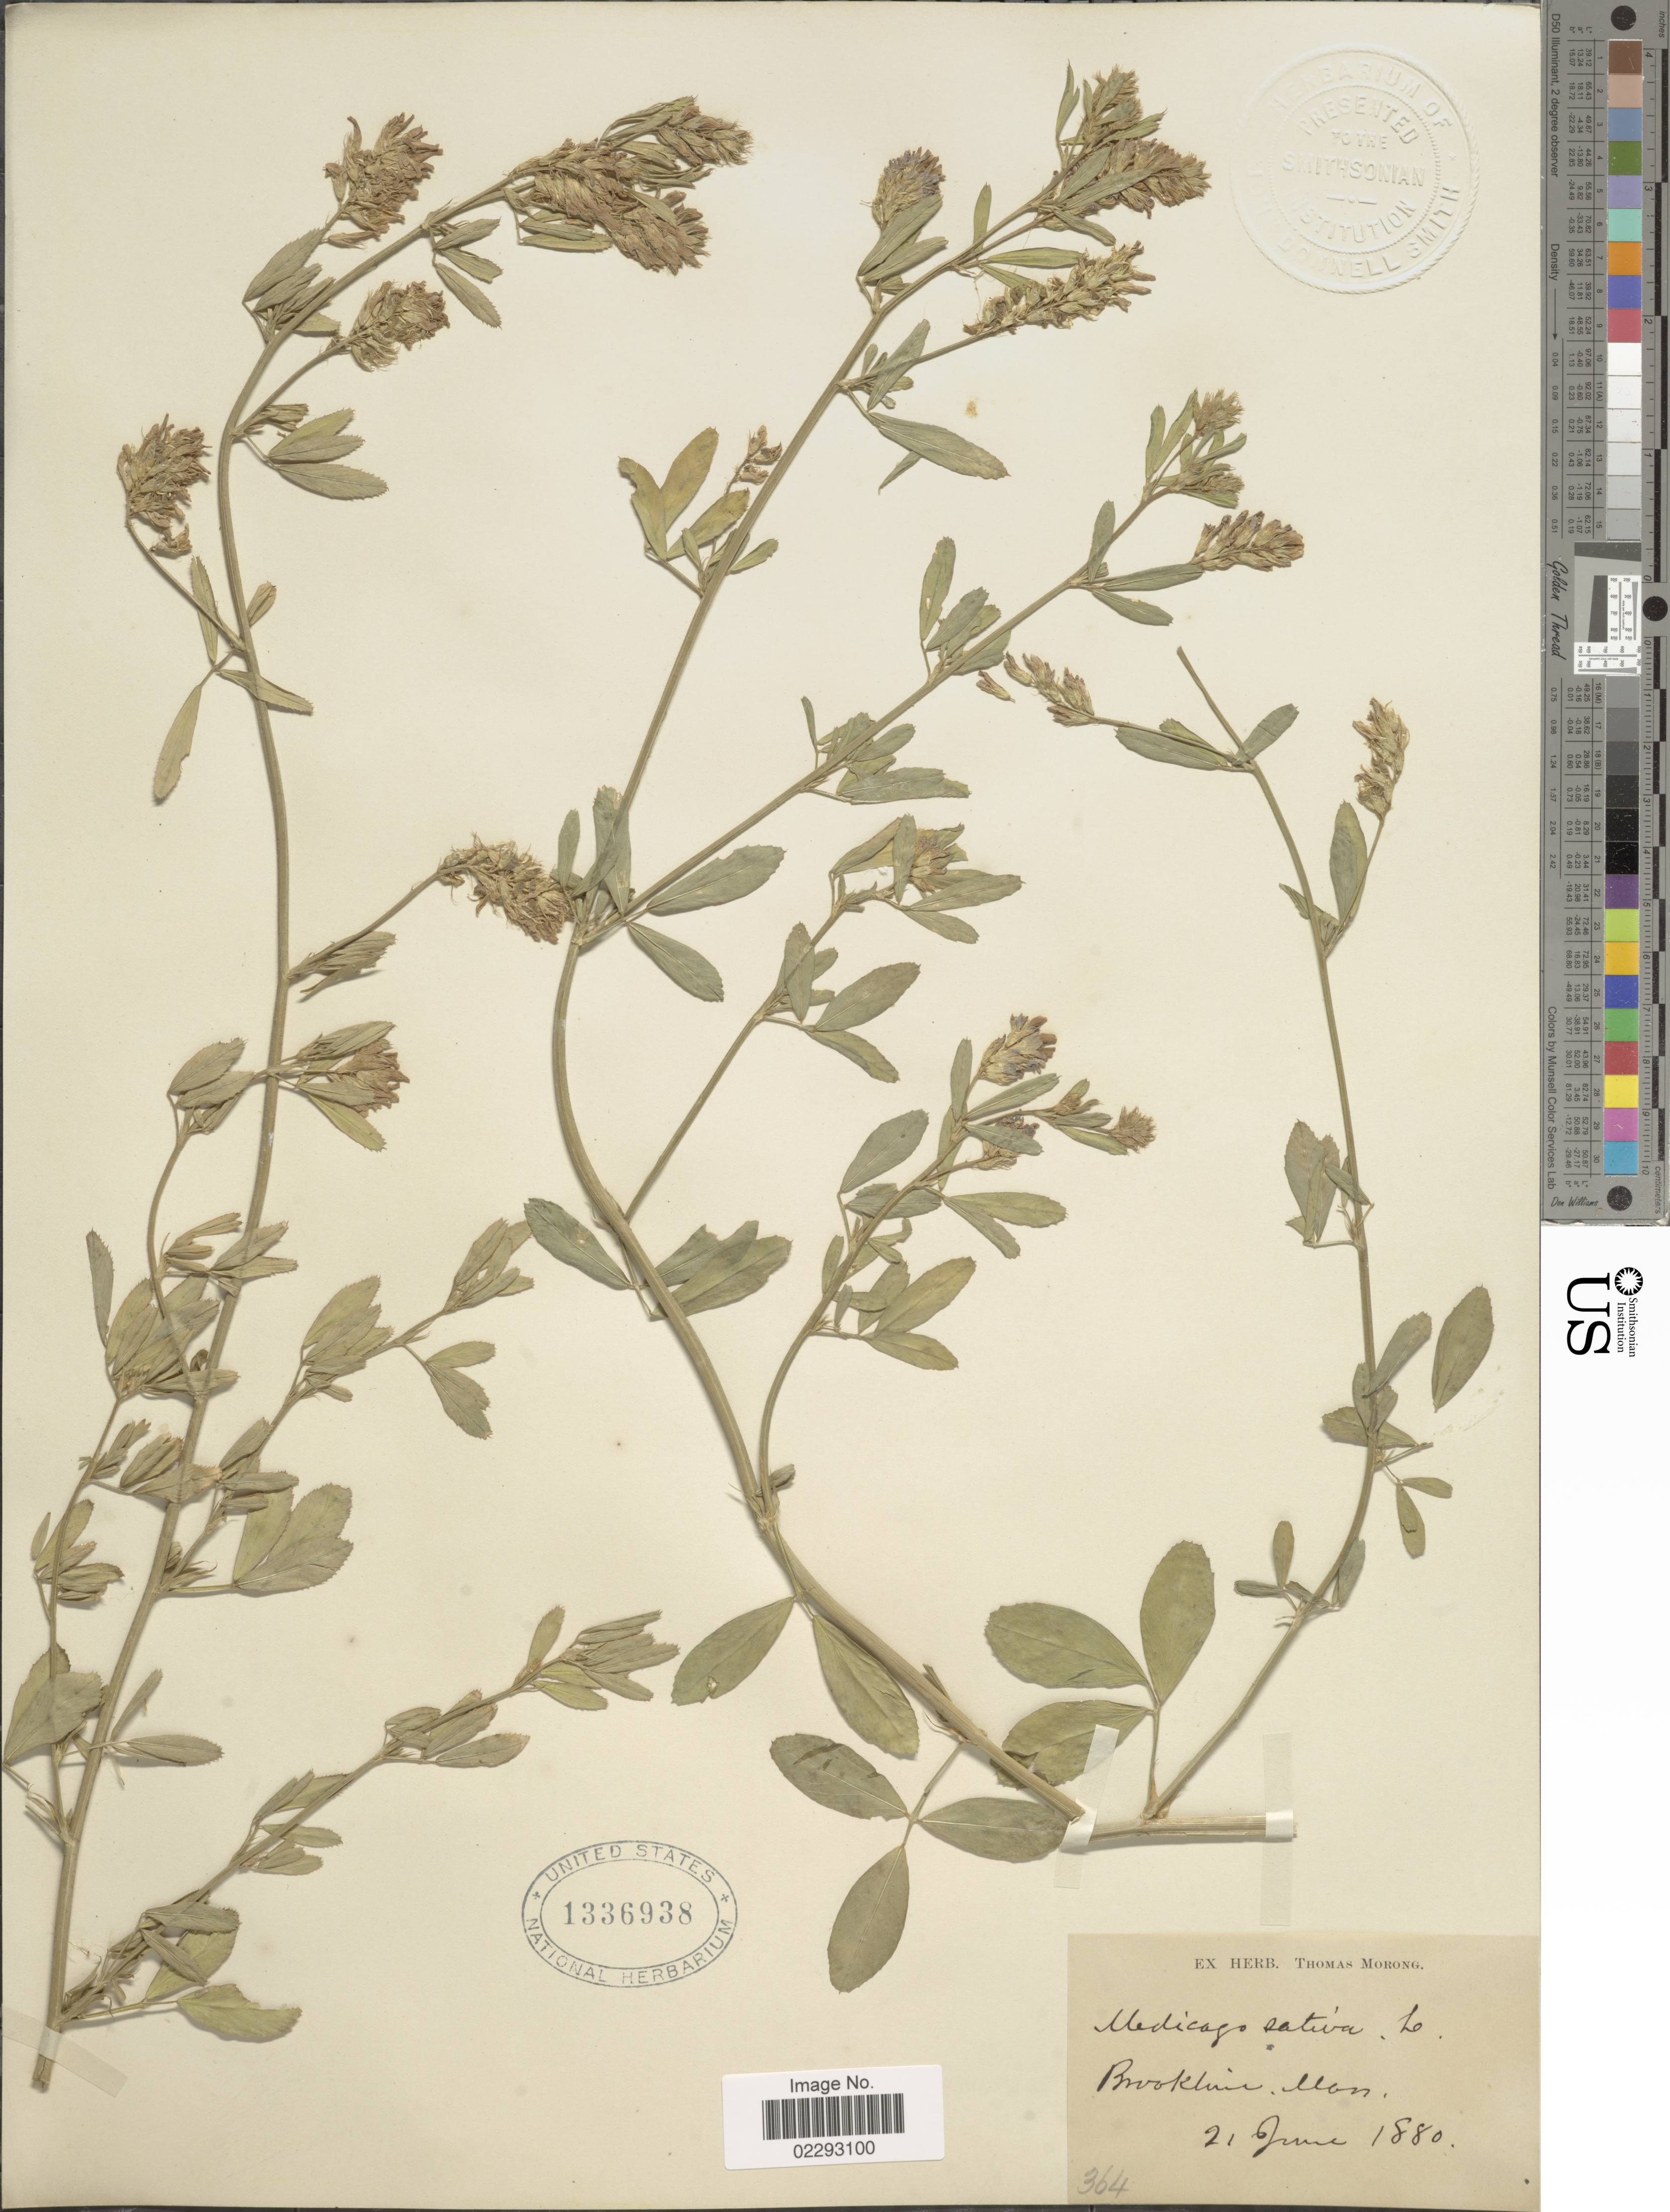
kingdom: Plantae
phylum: Tracheophyta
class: Magnoliopsida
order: Fabales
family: Fabaceae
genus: Medicago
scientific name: Medicago sativa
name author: L.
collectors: ex Herb. T. Morong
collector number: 364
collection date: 1880-06-21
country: United States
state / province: Massachusetts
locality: Brookline, Mass.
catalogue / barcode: US 1336938